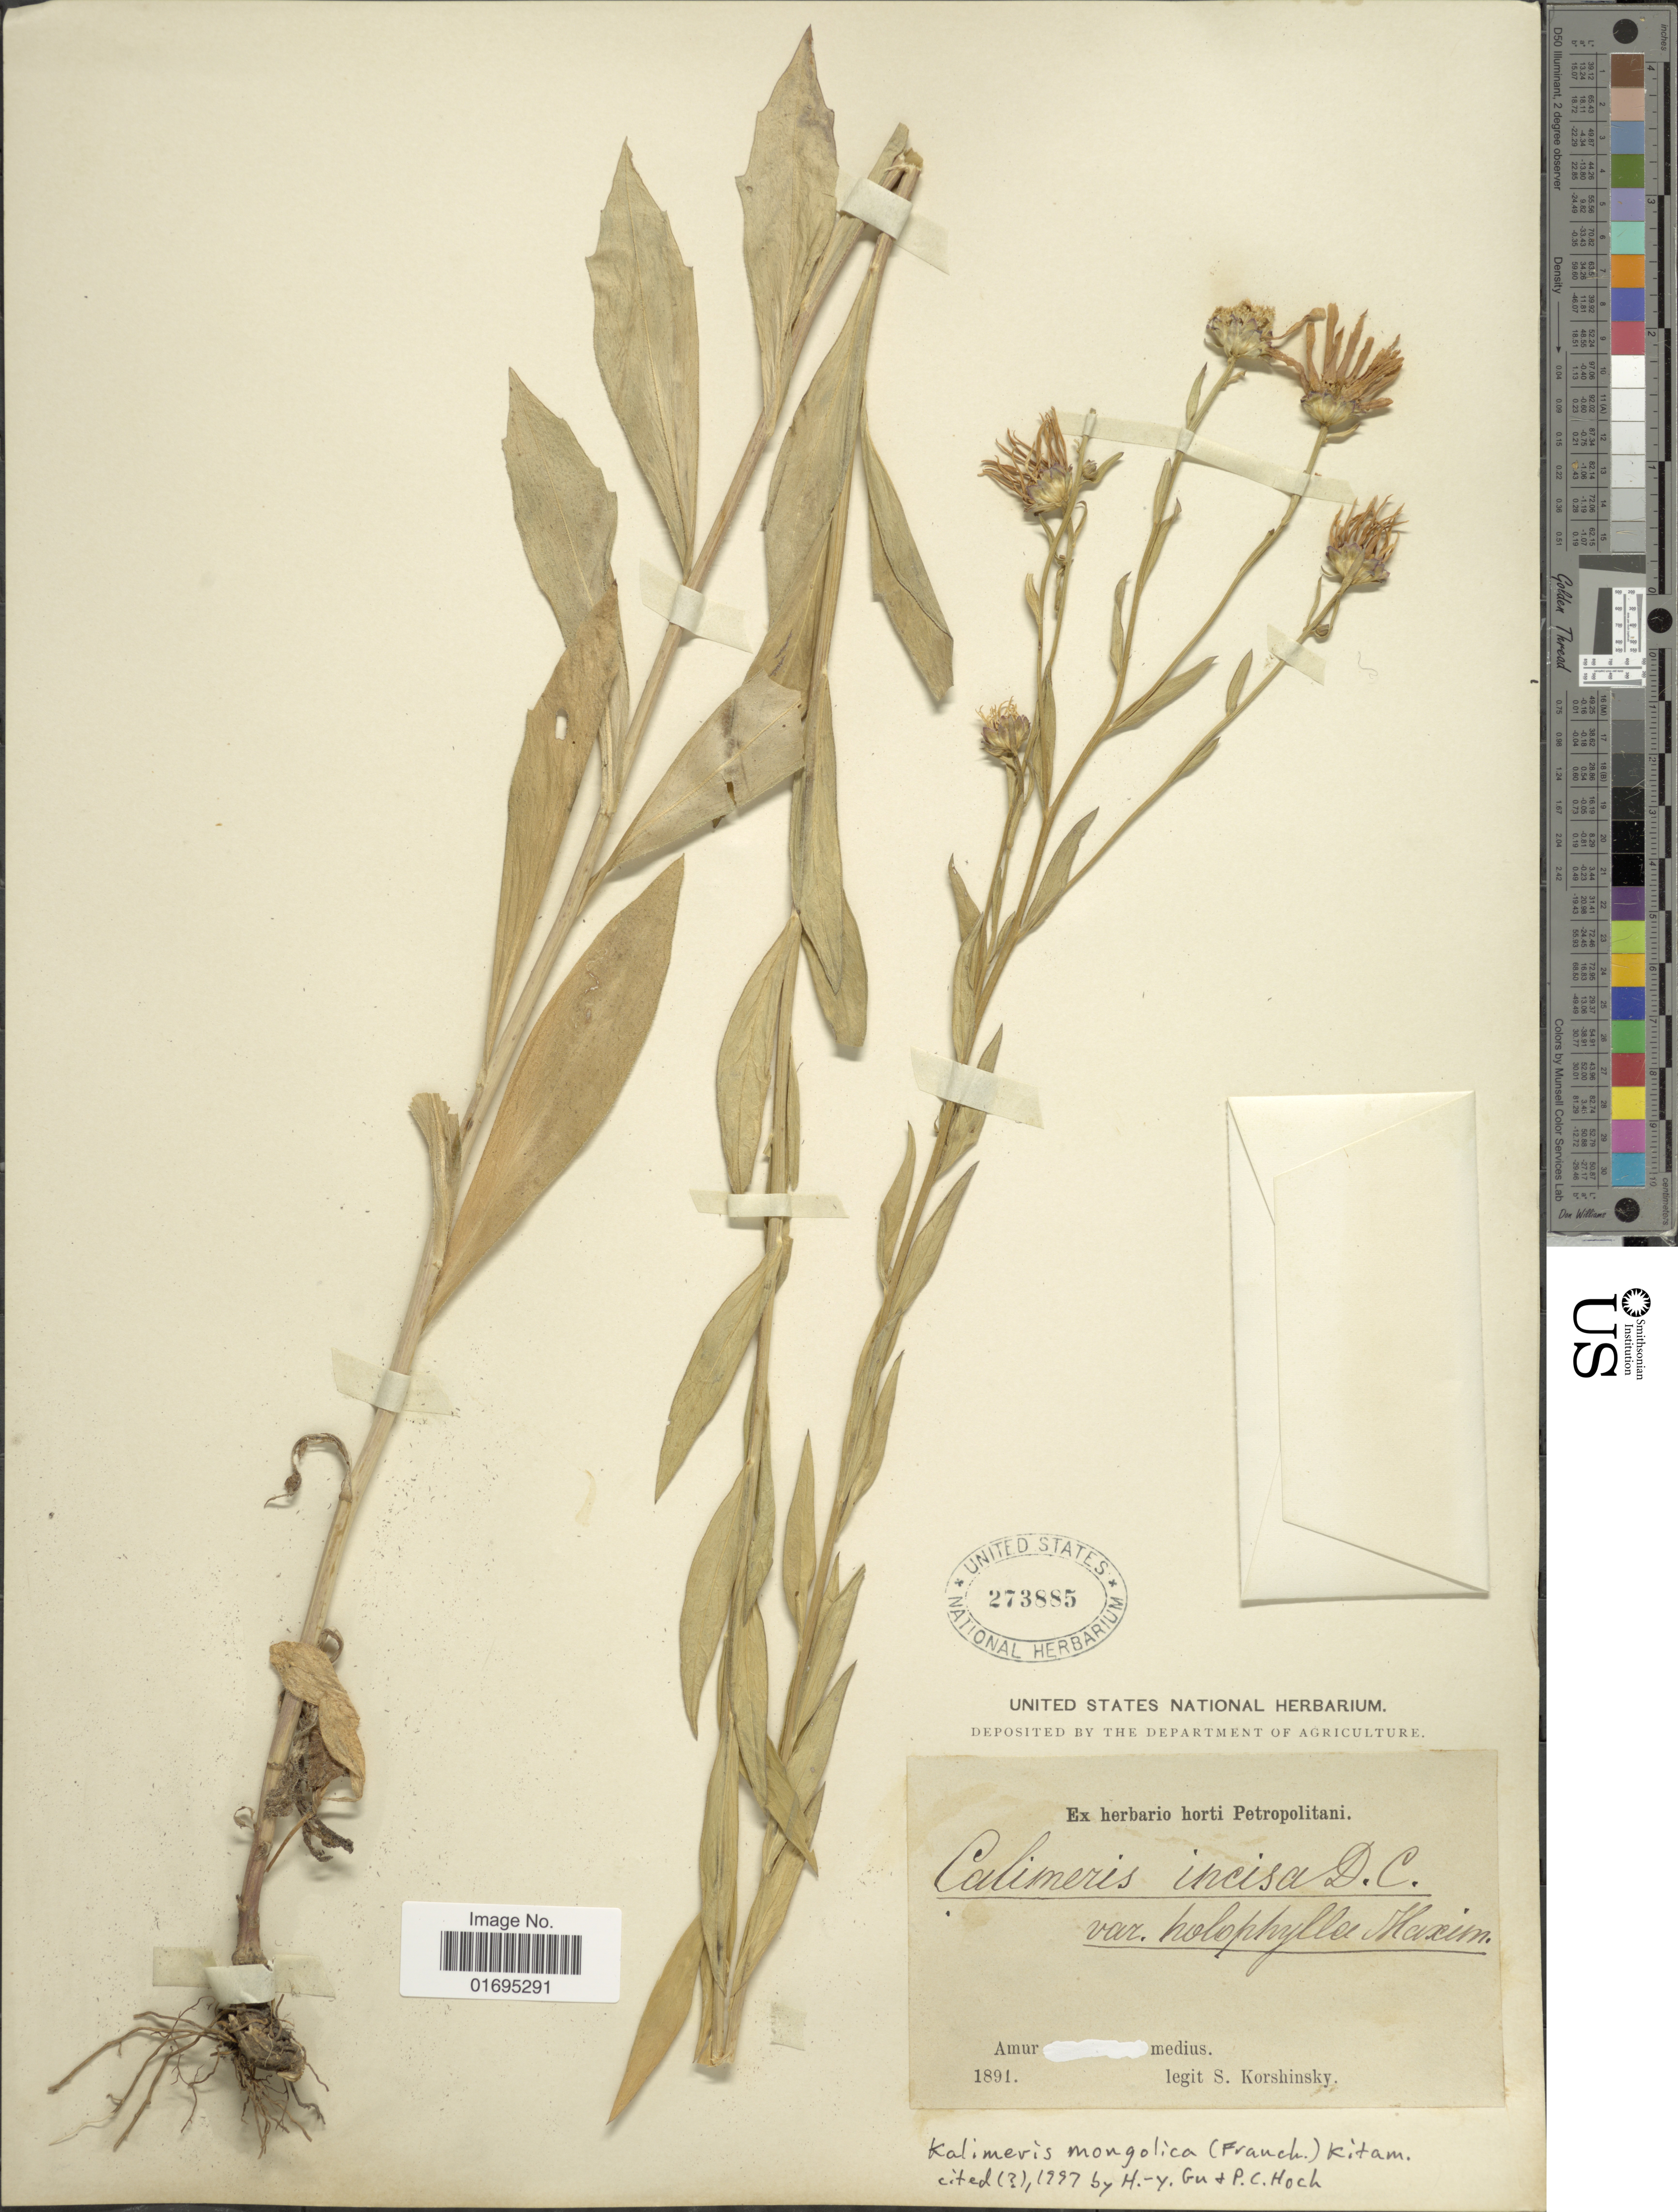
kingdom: Plantae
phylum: Tracheophyta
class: Magnoliopsida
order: Asterales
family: Asteraceae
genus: Kalimeris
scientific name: Kalimeris mongolica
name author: (Franch.) Kitam.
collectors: S. I. Korshinsky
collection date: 1891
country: Russian Federation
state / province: Amur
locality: Amur medius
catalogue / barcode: US 273885